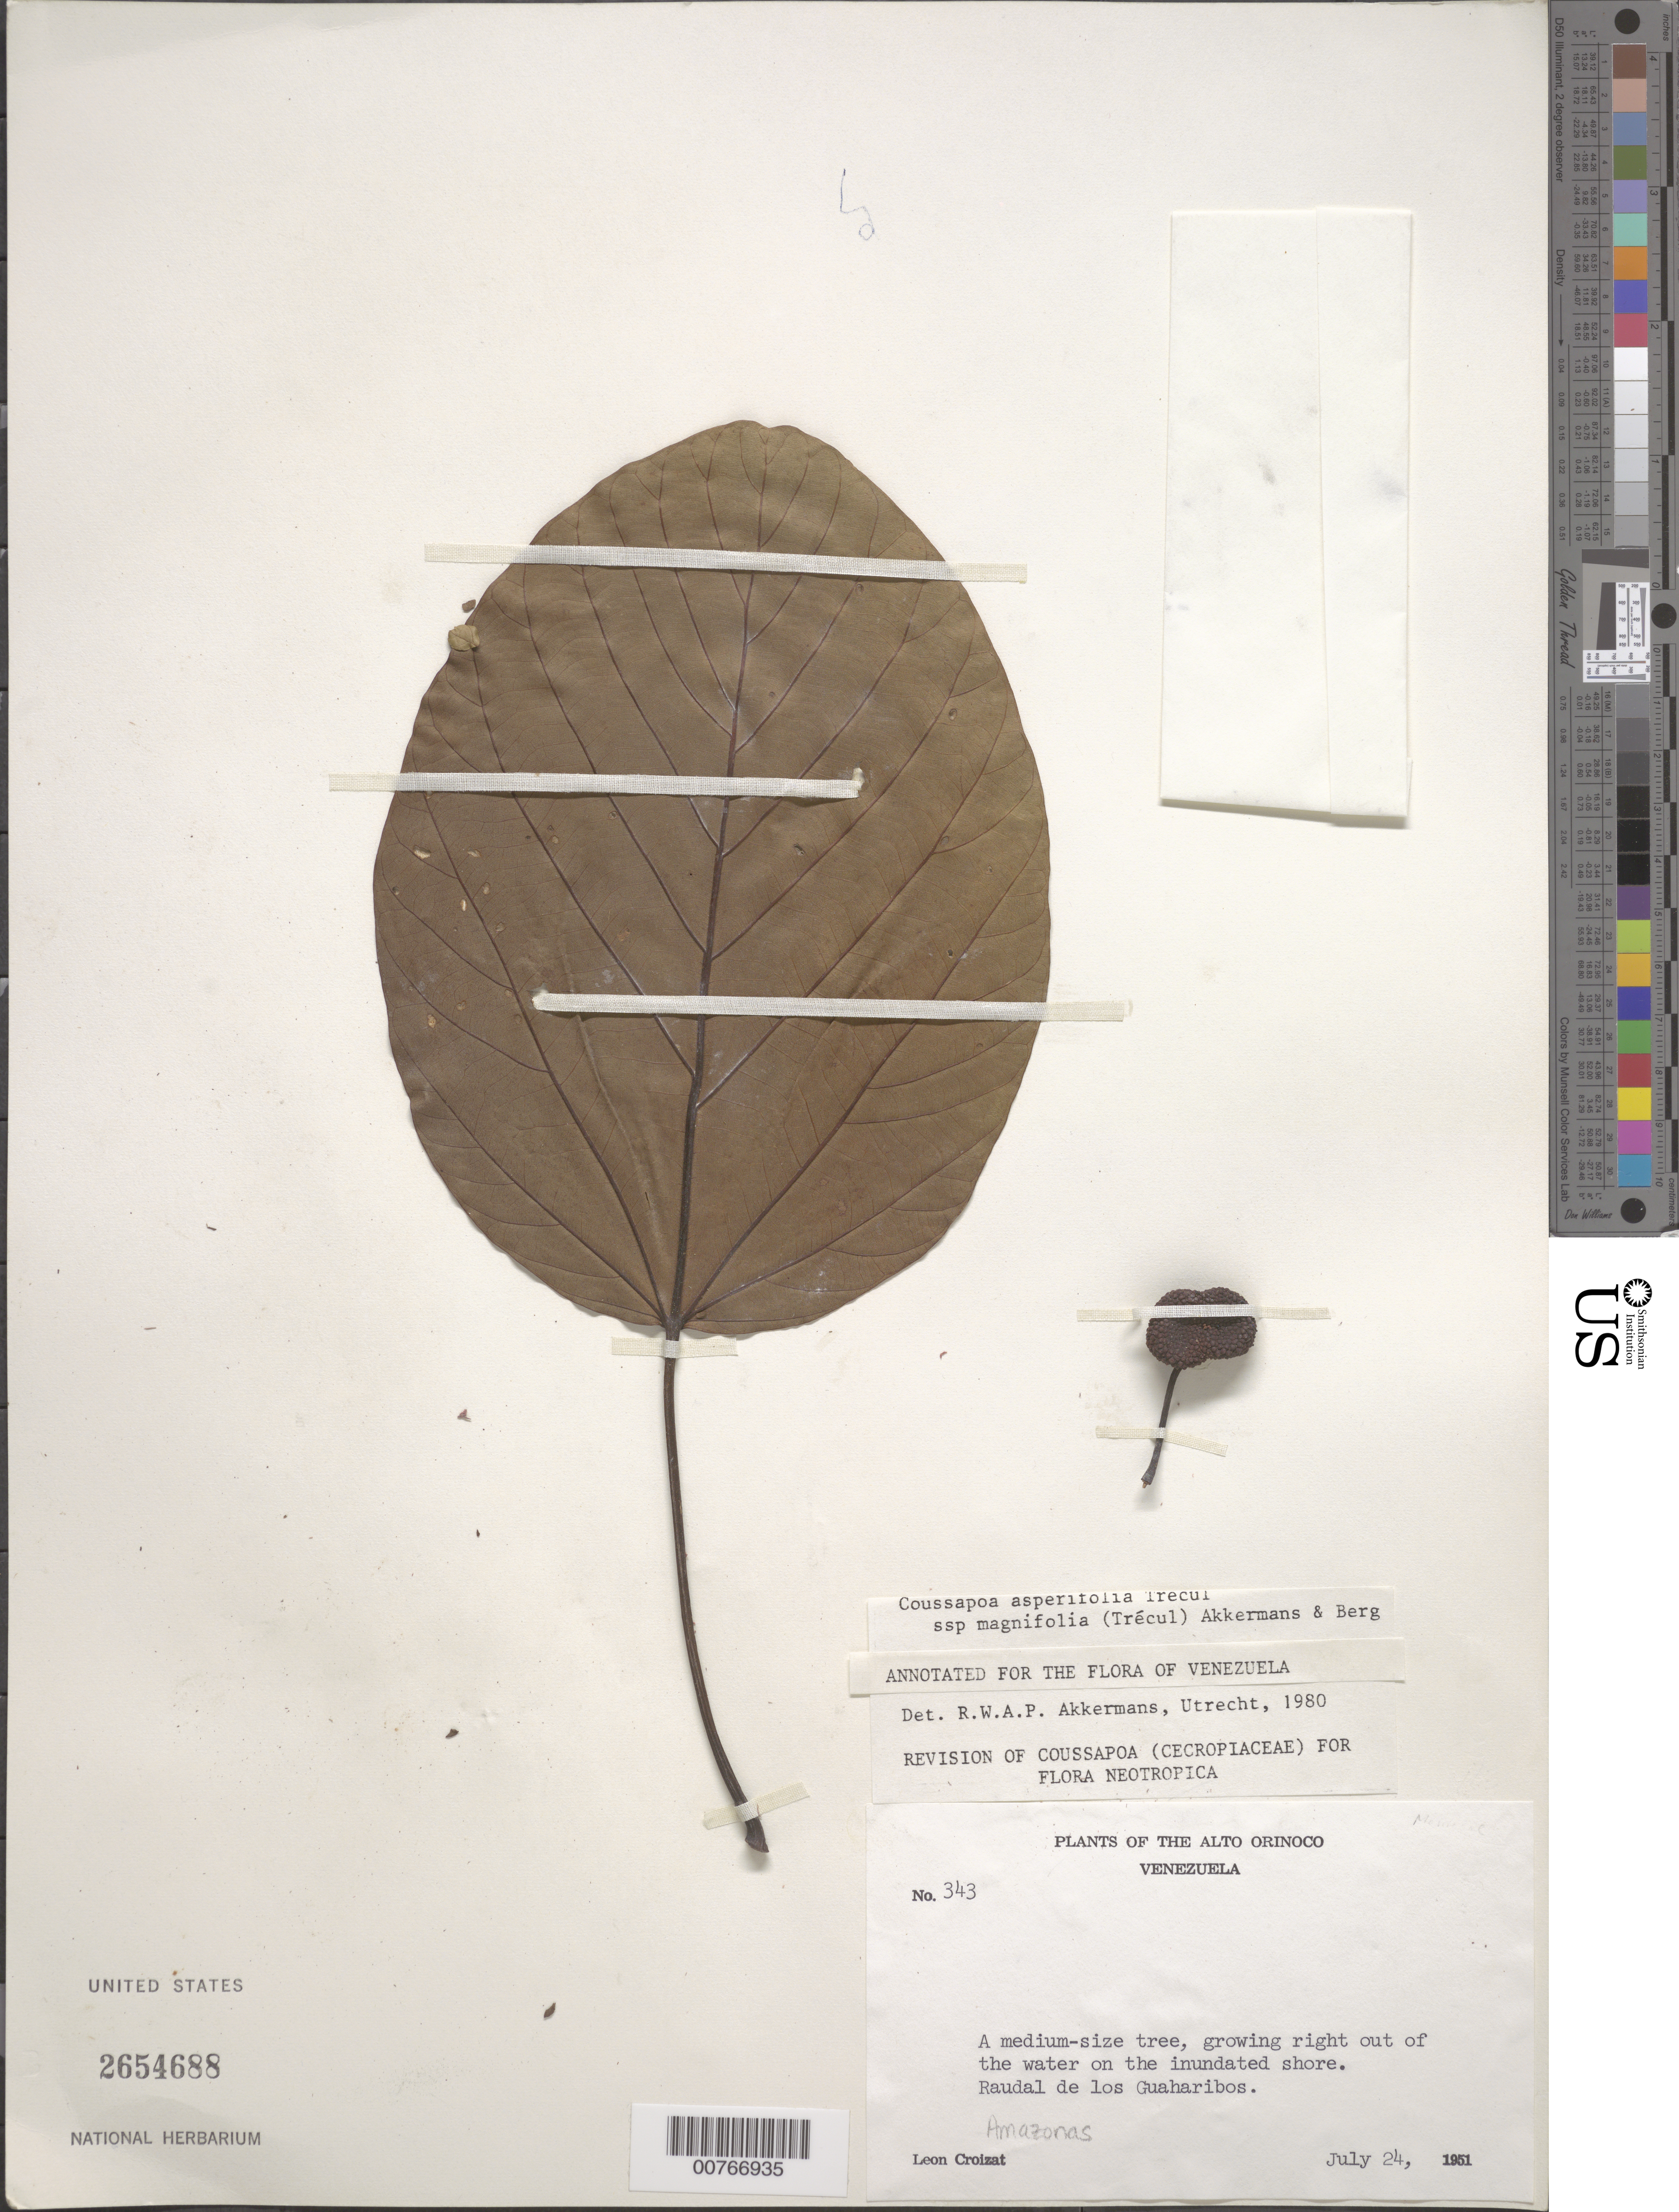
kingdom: Plantae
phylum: Tracheophyta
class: Magnoliopsida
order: Rosales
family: Urticaceae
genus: Coussapoa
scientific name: Coussapoa asperifolia subsp. magnifolia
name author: (Trécul) Akkermans & C.C. Berg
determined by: Akkermans, R. W. A. P.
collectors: L. C. M. Croizat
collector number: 343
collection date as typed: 24-Jul-51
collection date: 1951-07-24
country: Venezuela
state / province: Amazonas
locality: Alto Orinoco, Raudal de los Guaharibos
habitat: Inundated shore, growing right out of the water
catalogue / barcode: US 2654688